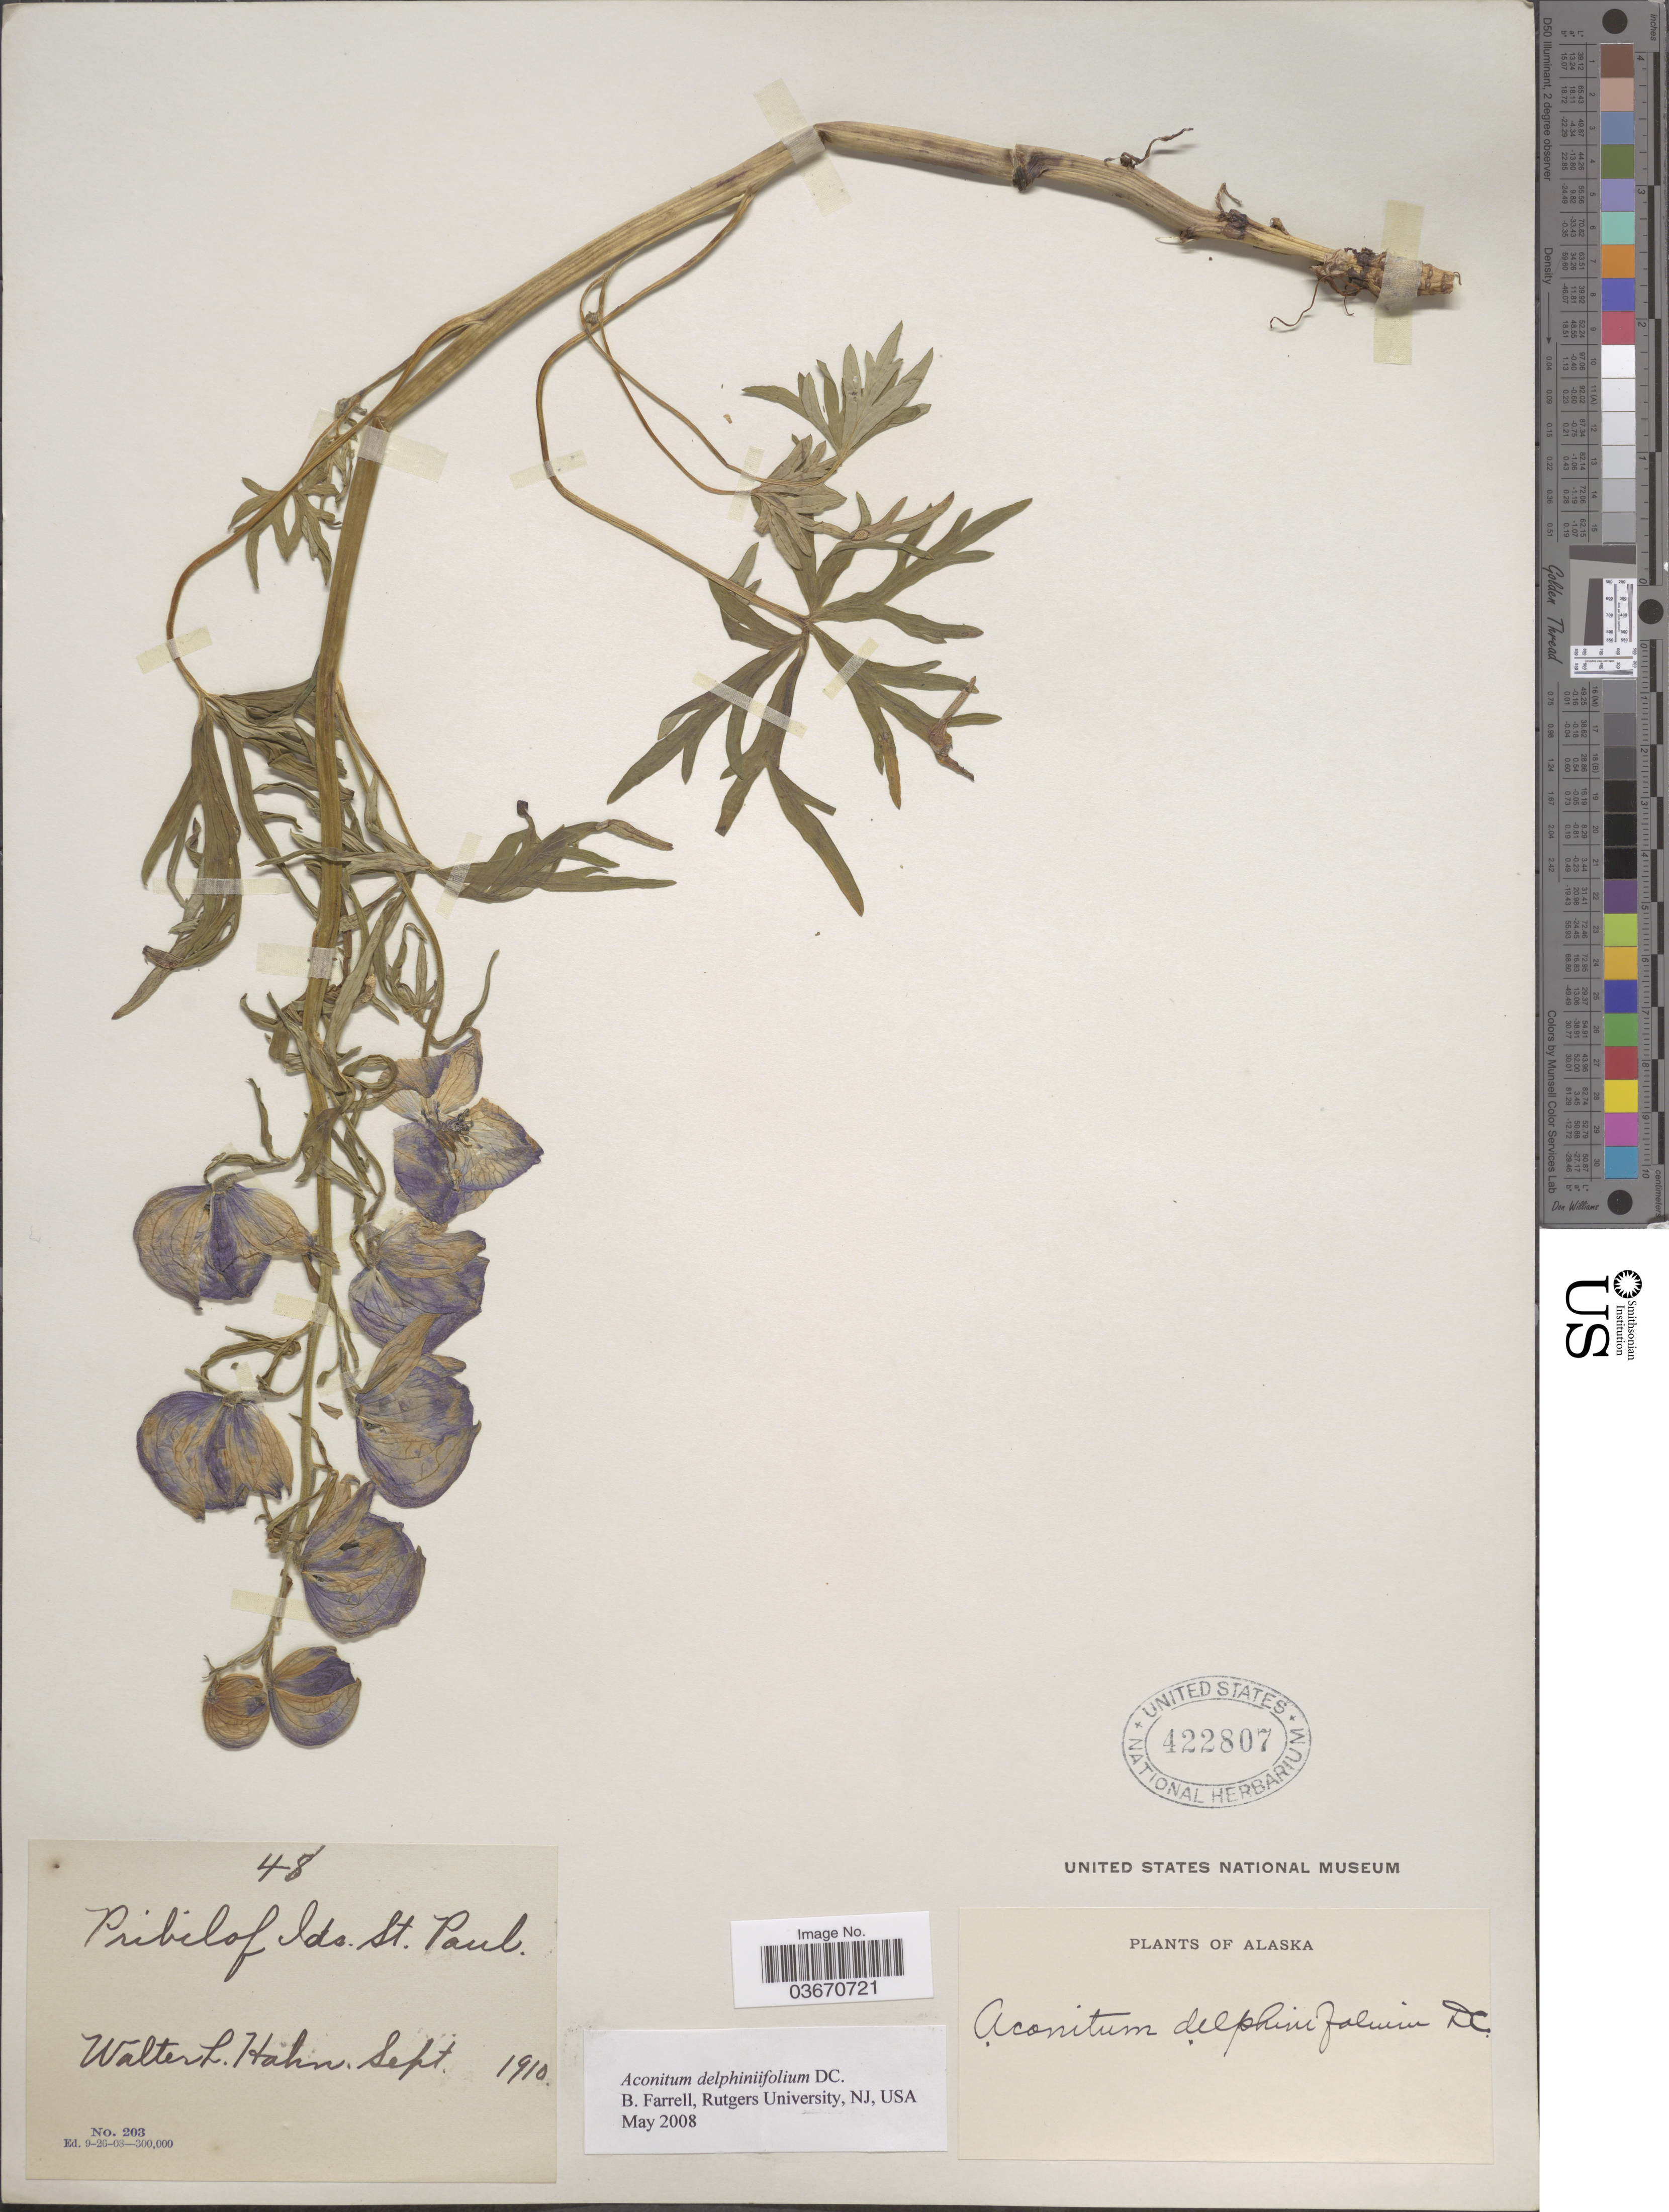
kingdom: Plantae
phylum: Tracheophyta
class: Magnoliopsida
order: Ranunculales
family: Ranunculaceae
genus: Aconitum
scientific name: Aconitum delphinifolium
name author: DC.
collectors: W. L. Hahn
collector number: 48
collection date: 1910-09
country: United States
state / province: Alaska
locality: Pribilof Ids. St. Paul.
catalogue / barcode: US 422807